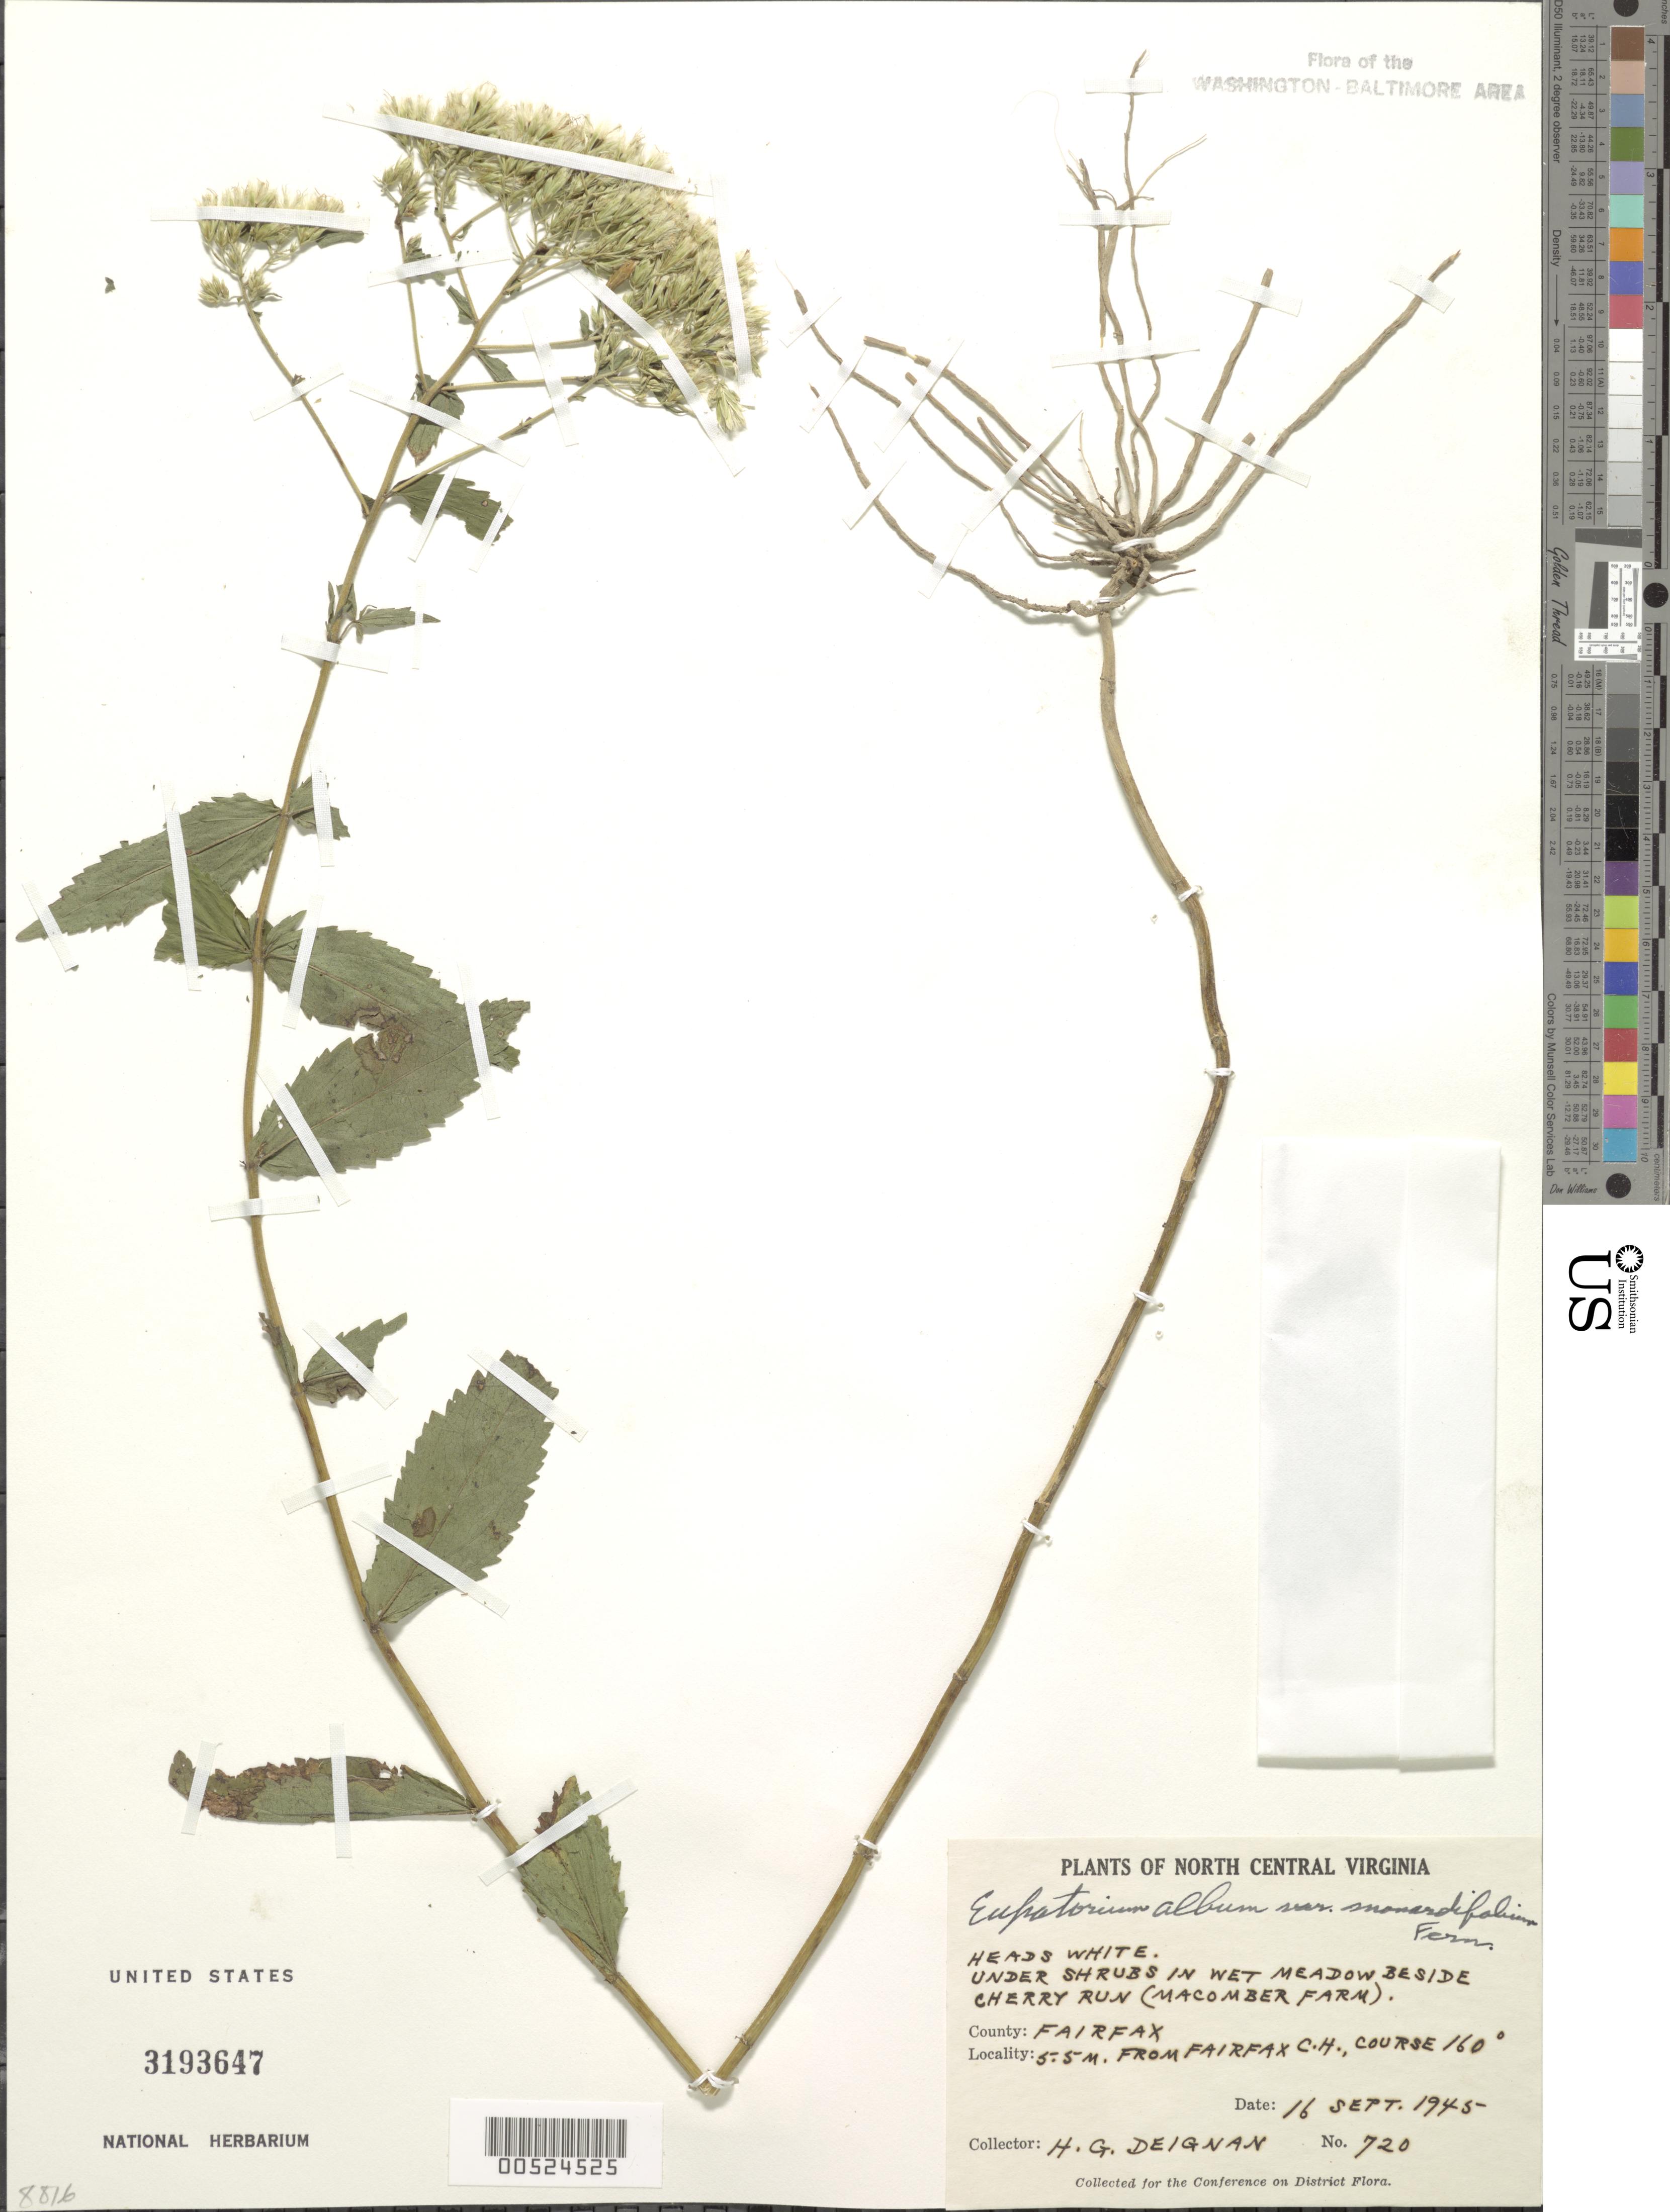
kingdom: Plantae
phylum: Tracheophyta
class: Magnoliopsida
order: Asterales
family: Asteraceae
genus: Eupatorium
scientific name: Eupatorium album var. monardifolium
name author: Fernald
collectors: H. Deignan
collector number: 720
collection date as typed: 16 Sep 1945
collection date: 1945-09-16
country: United States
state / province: Virginia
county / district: Fairfax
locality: Fairfax Courthouse, 5.5 mi. from, Cherry Run (macomber Farm)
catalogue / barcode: US 3193647